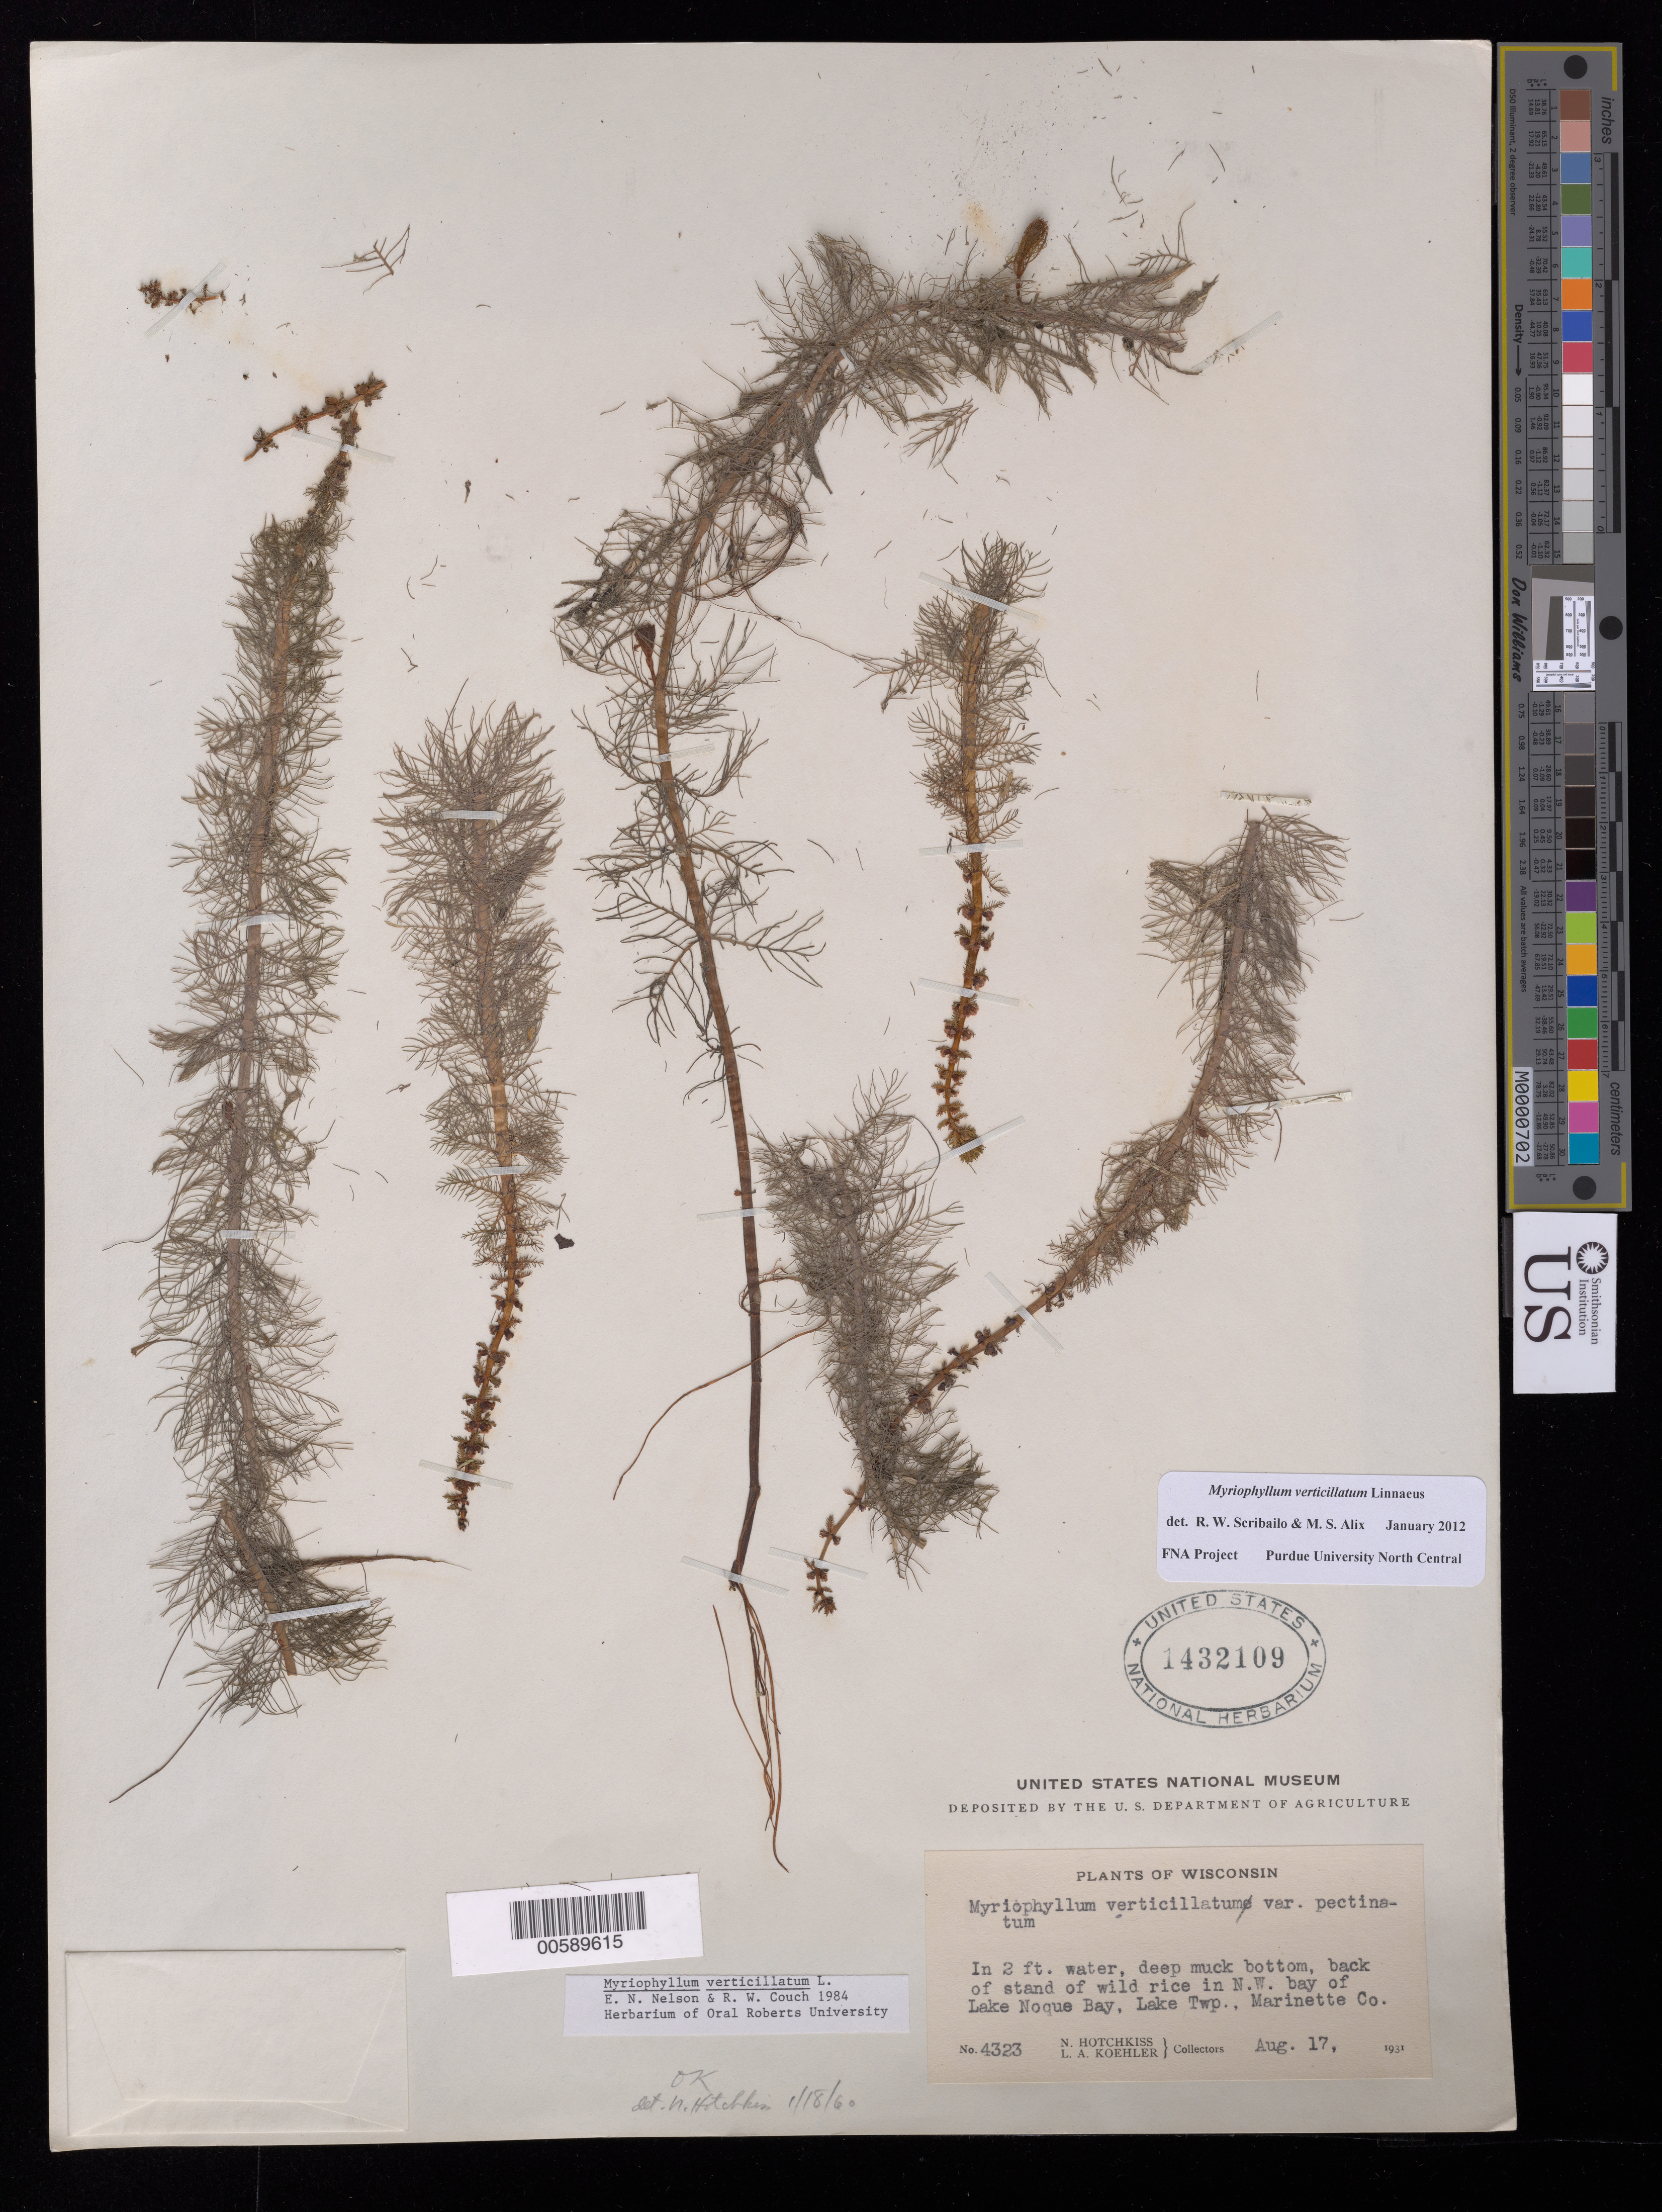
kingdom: Plantae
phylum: Tracheophyta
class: Magnoliopsida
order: Saxifragales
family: Haloragaceae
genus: Myriophyllum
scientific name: Myriophyllum verticillatum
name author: L.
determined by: Scribailo, R. W.; Alix, M. S.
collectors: N. Hotchkiss & L. Koehler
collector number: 4323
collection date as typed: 17 Aug 1931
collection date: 1931-08-17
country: United States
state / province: Wisconsin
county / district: Marinette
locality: NW bay of Lake Noque Bay, Lake Twp.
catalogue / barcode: US 1432109